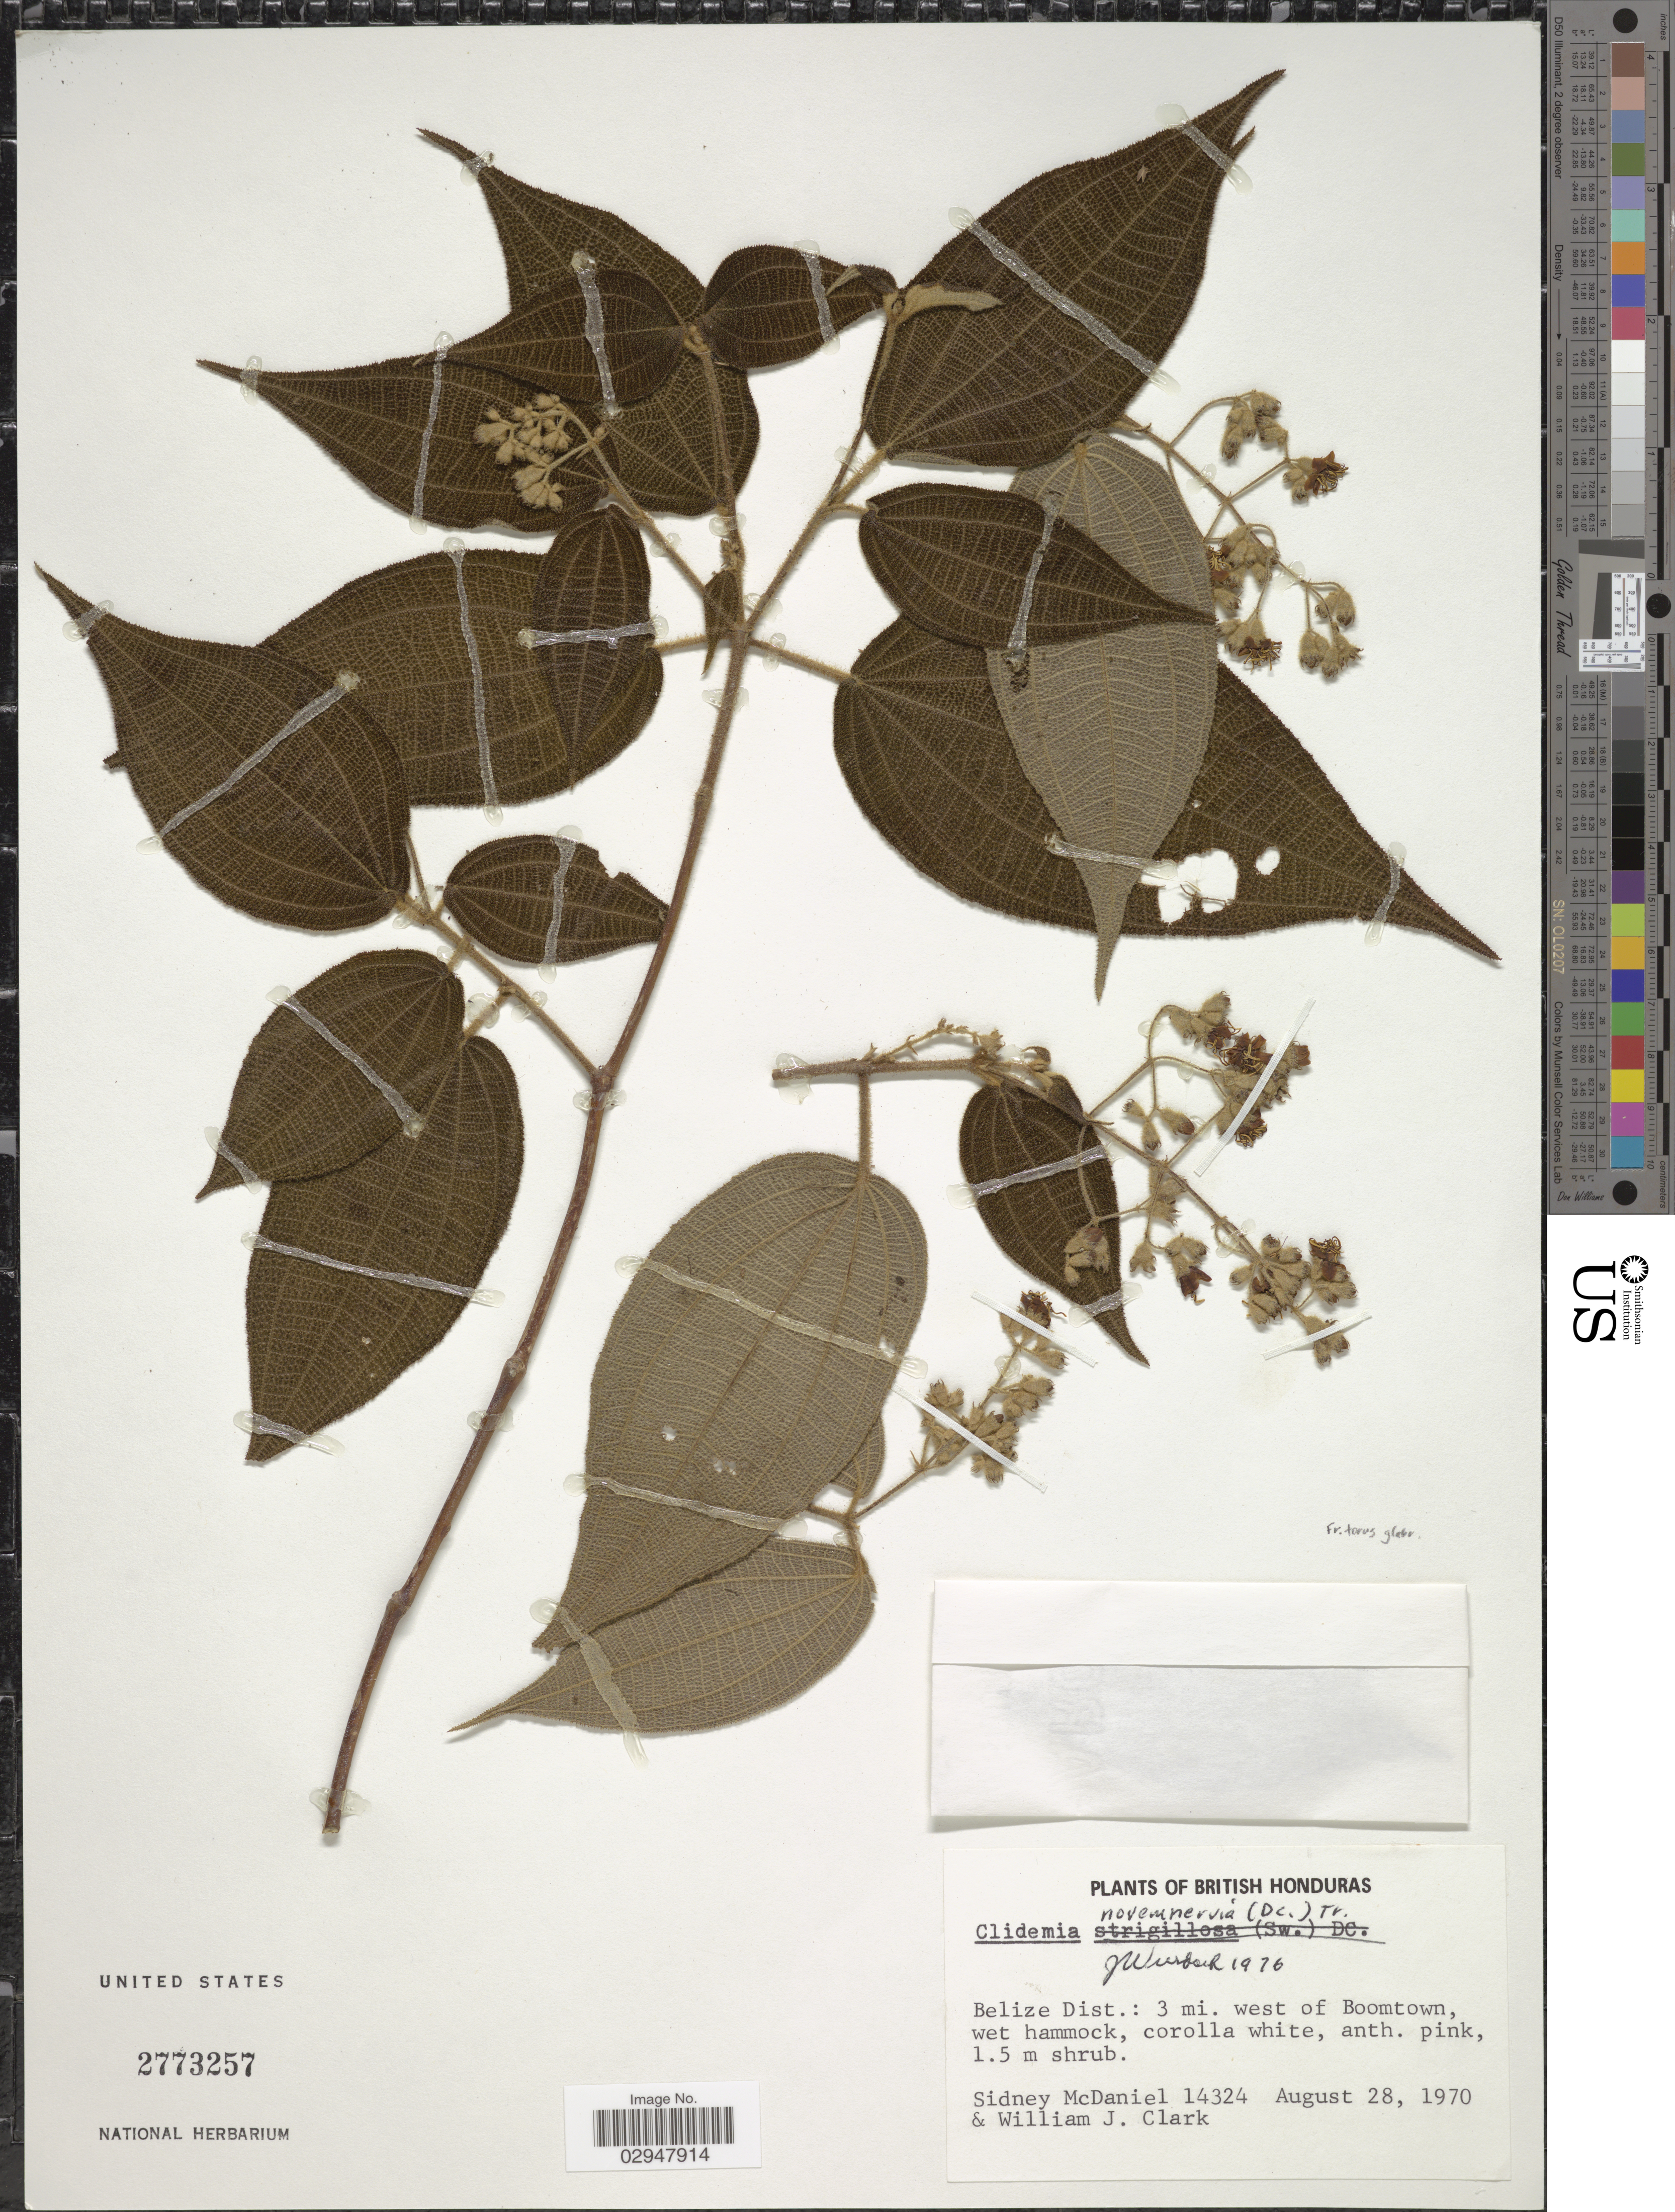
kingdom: Plantae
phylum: Tracheophyta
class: Magnoliopsida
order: Myrtales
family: Melastomataceae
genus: Clidemia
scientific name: Clidemia novemnervia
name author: (DC.) Triana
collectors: S. McDaniel & W. Clark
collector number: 14324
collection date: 1970-08-28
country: Belize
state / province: Belize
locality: British Honduras, Belize Dist., 3 mi. west of Boomtown.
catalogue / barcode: US 2773257